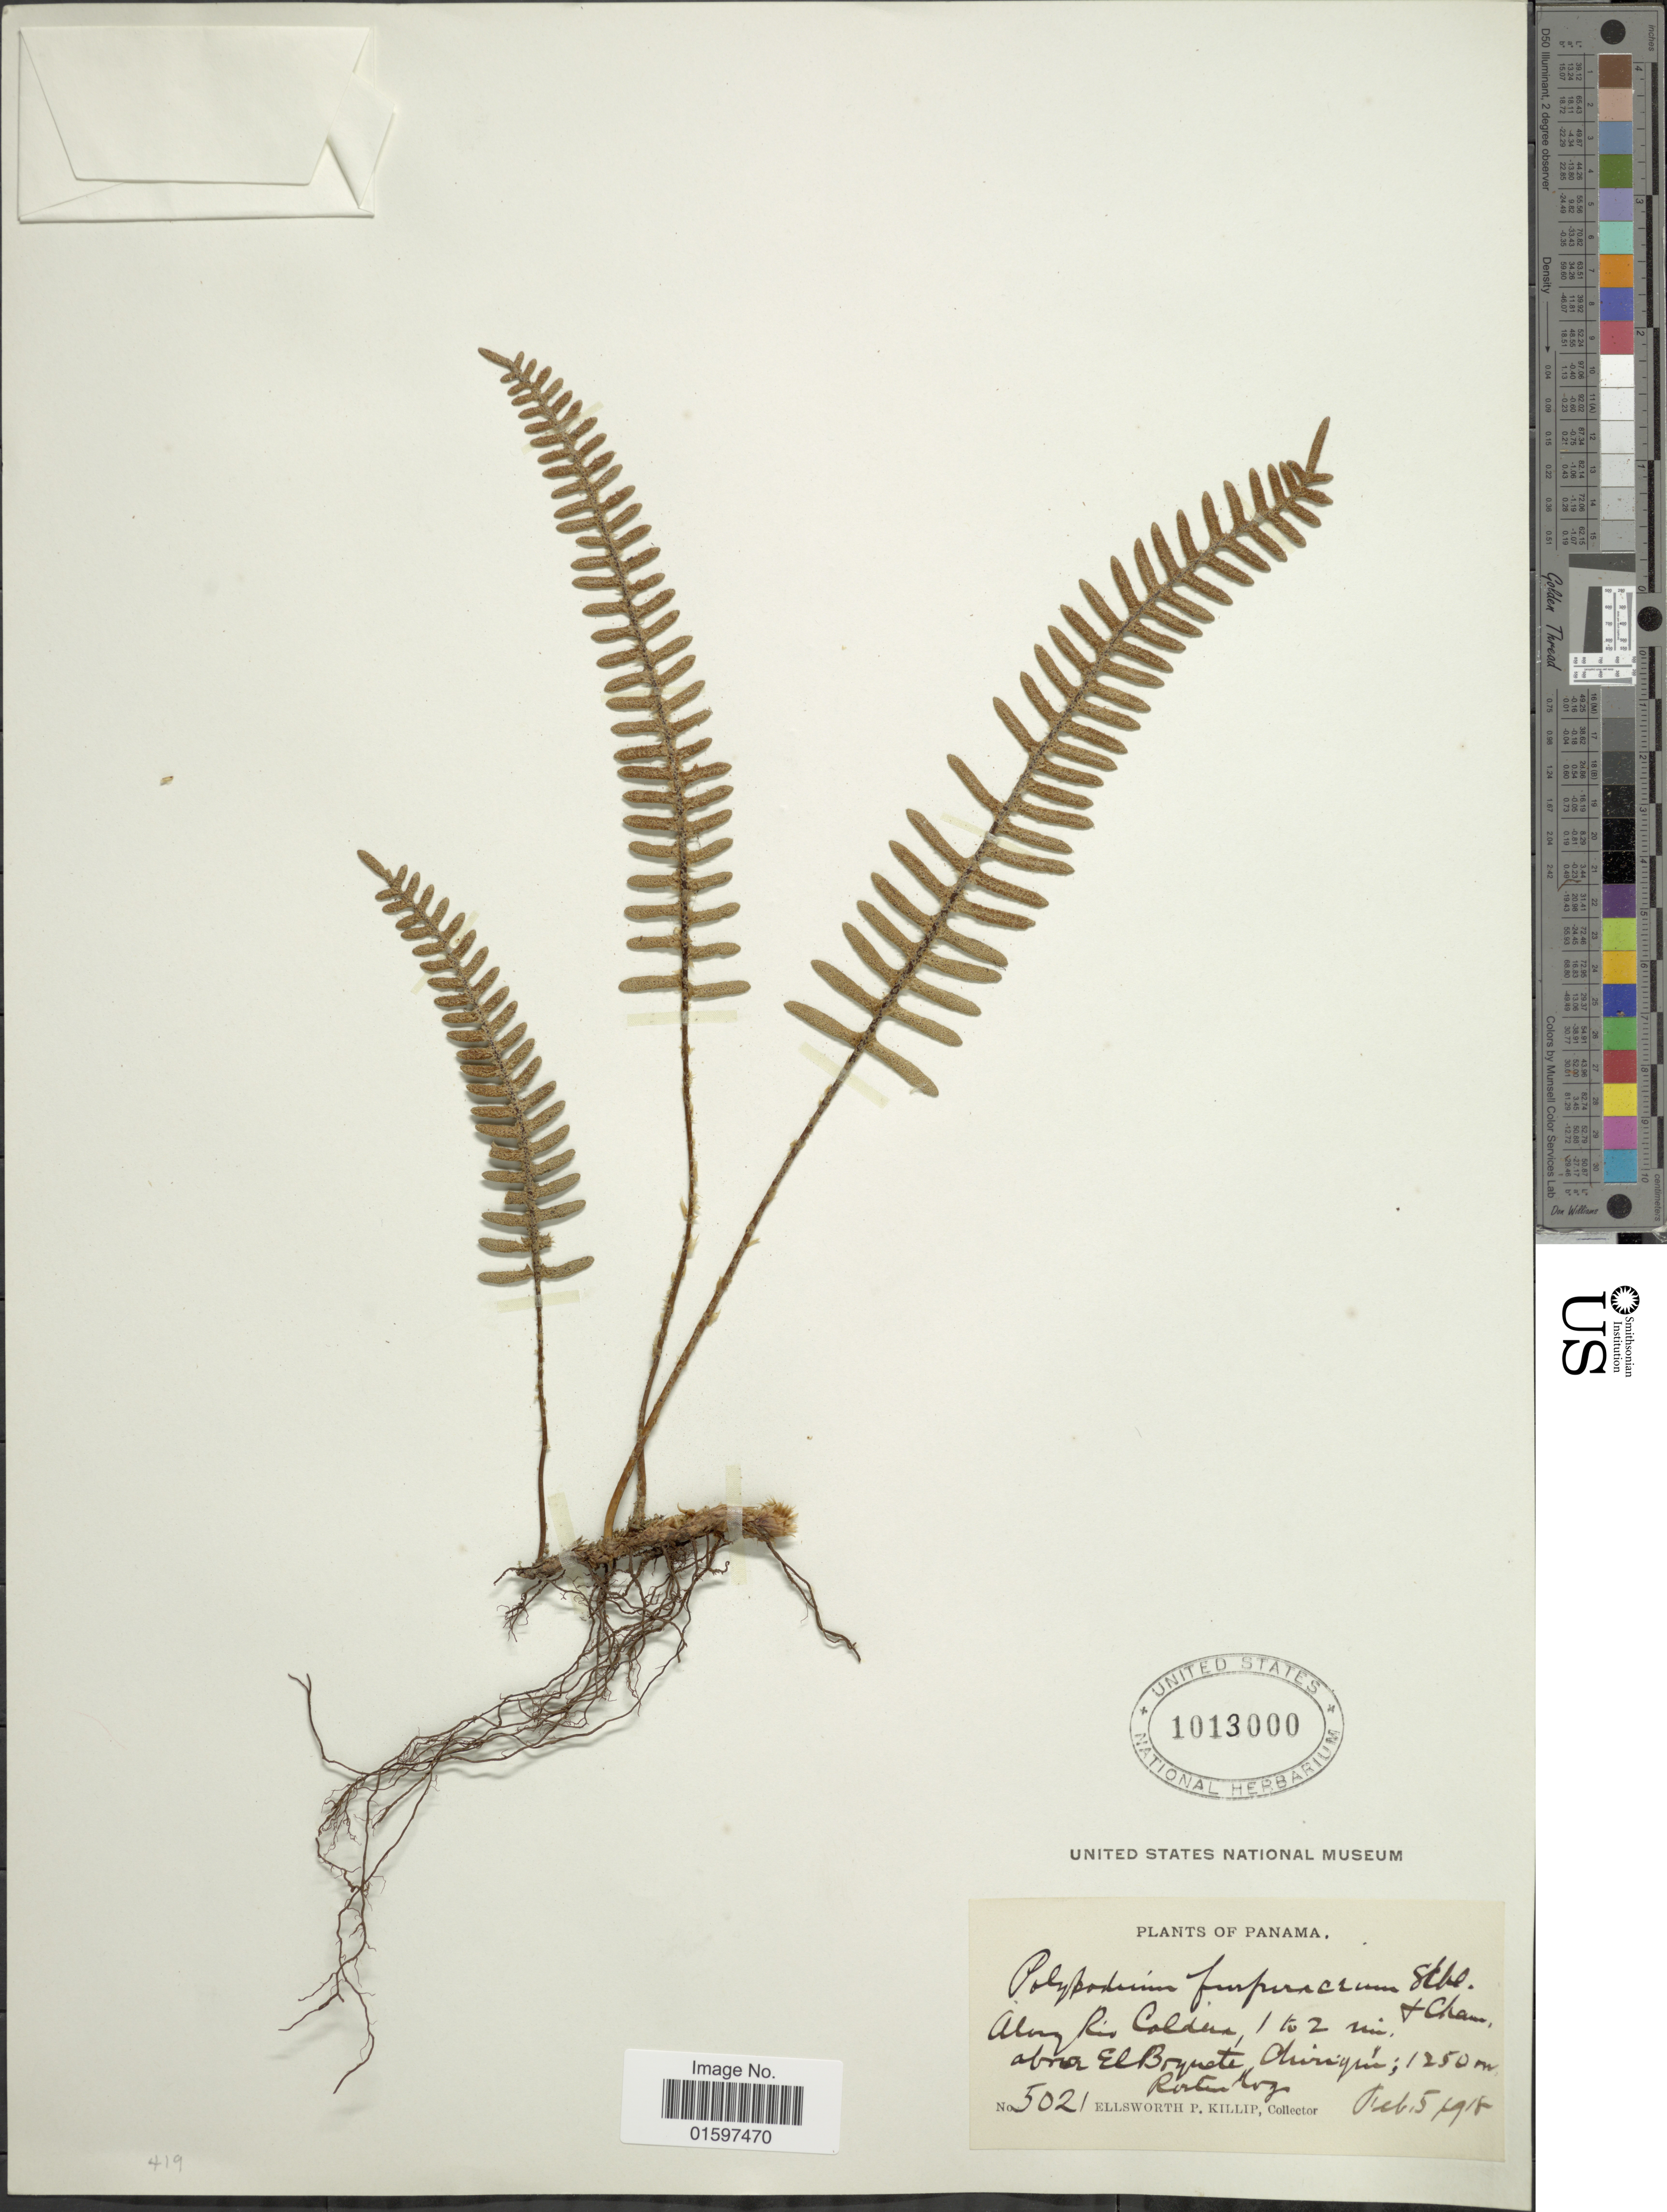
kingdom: Plantae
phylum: Tracheophyta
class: Polypodiopsida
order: Polypodiales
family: Polypodiaceae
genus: Pleopeltis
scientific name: Pleopeltis furfuracea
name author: (Schltdl. & Cham.) A.R. Sm. & Tejero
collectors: E. P. Killip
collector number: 5021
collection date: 1918-02-05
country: Panama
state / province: Chiriqui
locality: Along Rio Caldera, 1 to 2 mi. above El Boquete, Chiriquí, Roten Log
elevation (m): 1250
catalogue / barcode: US 1013000